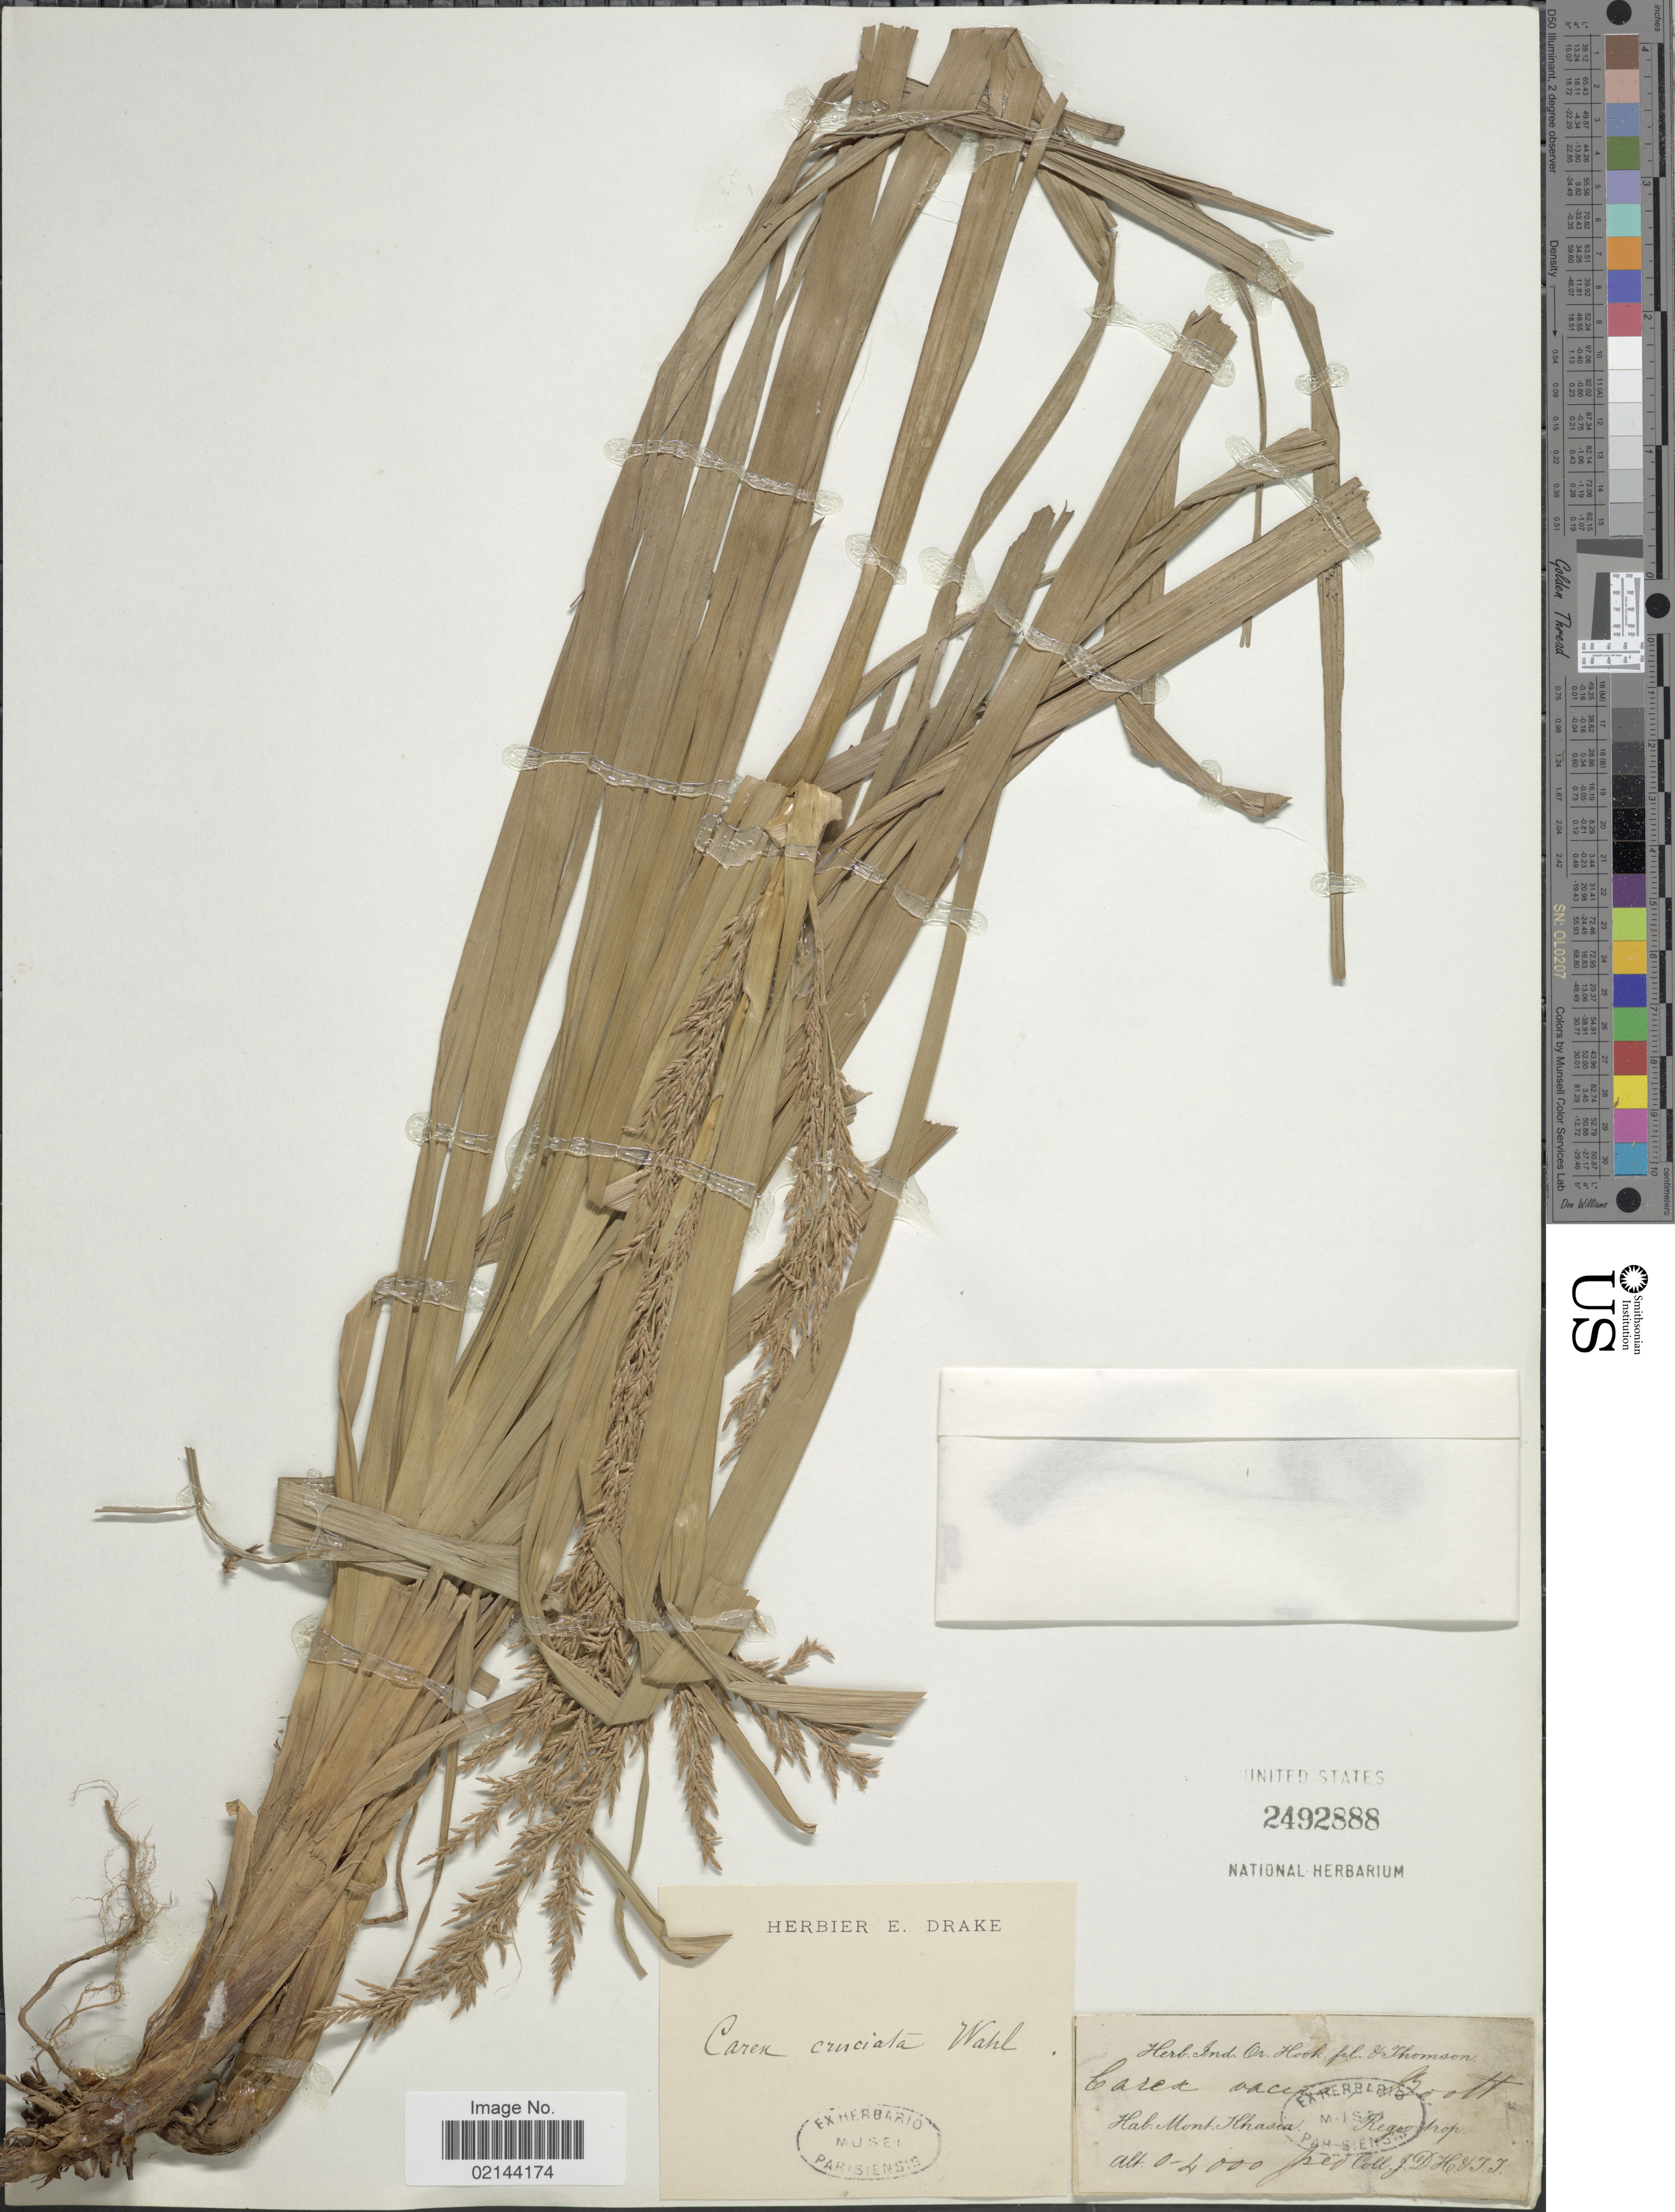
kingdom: Plantae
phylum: Tracheophyta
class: Liliopsida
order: Poales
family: Cyperaceae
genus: Carex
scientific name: Carex cruciata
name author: Wahlenb.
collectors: T. Thomson & J. D. Hooker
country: India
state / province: Meghalaya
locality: Mont. Khasia, Regio trop.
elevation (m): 0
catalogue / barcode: US 2492888